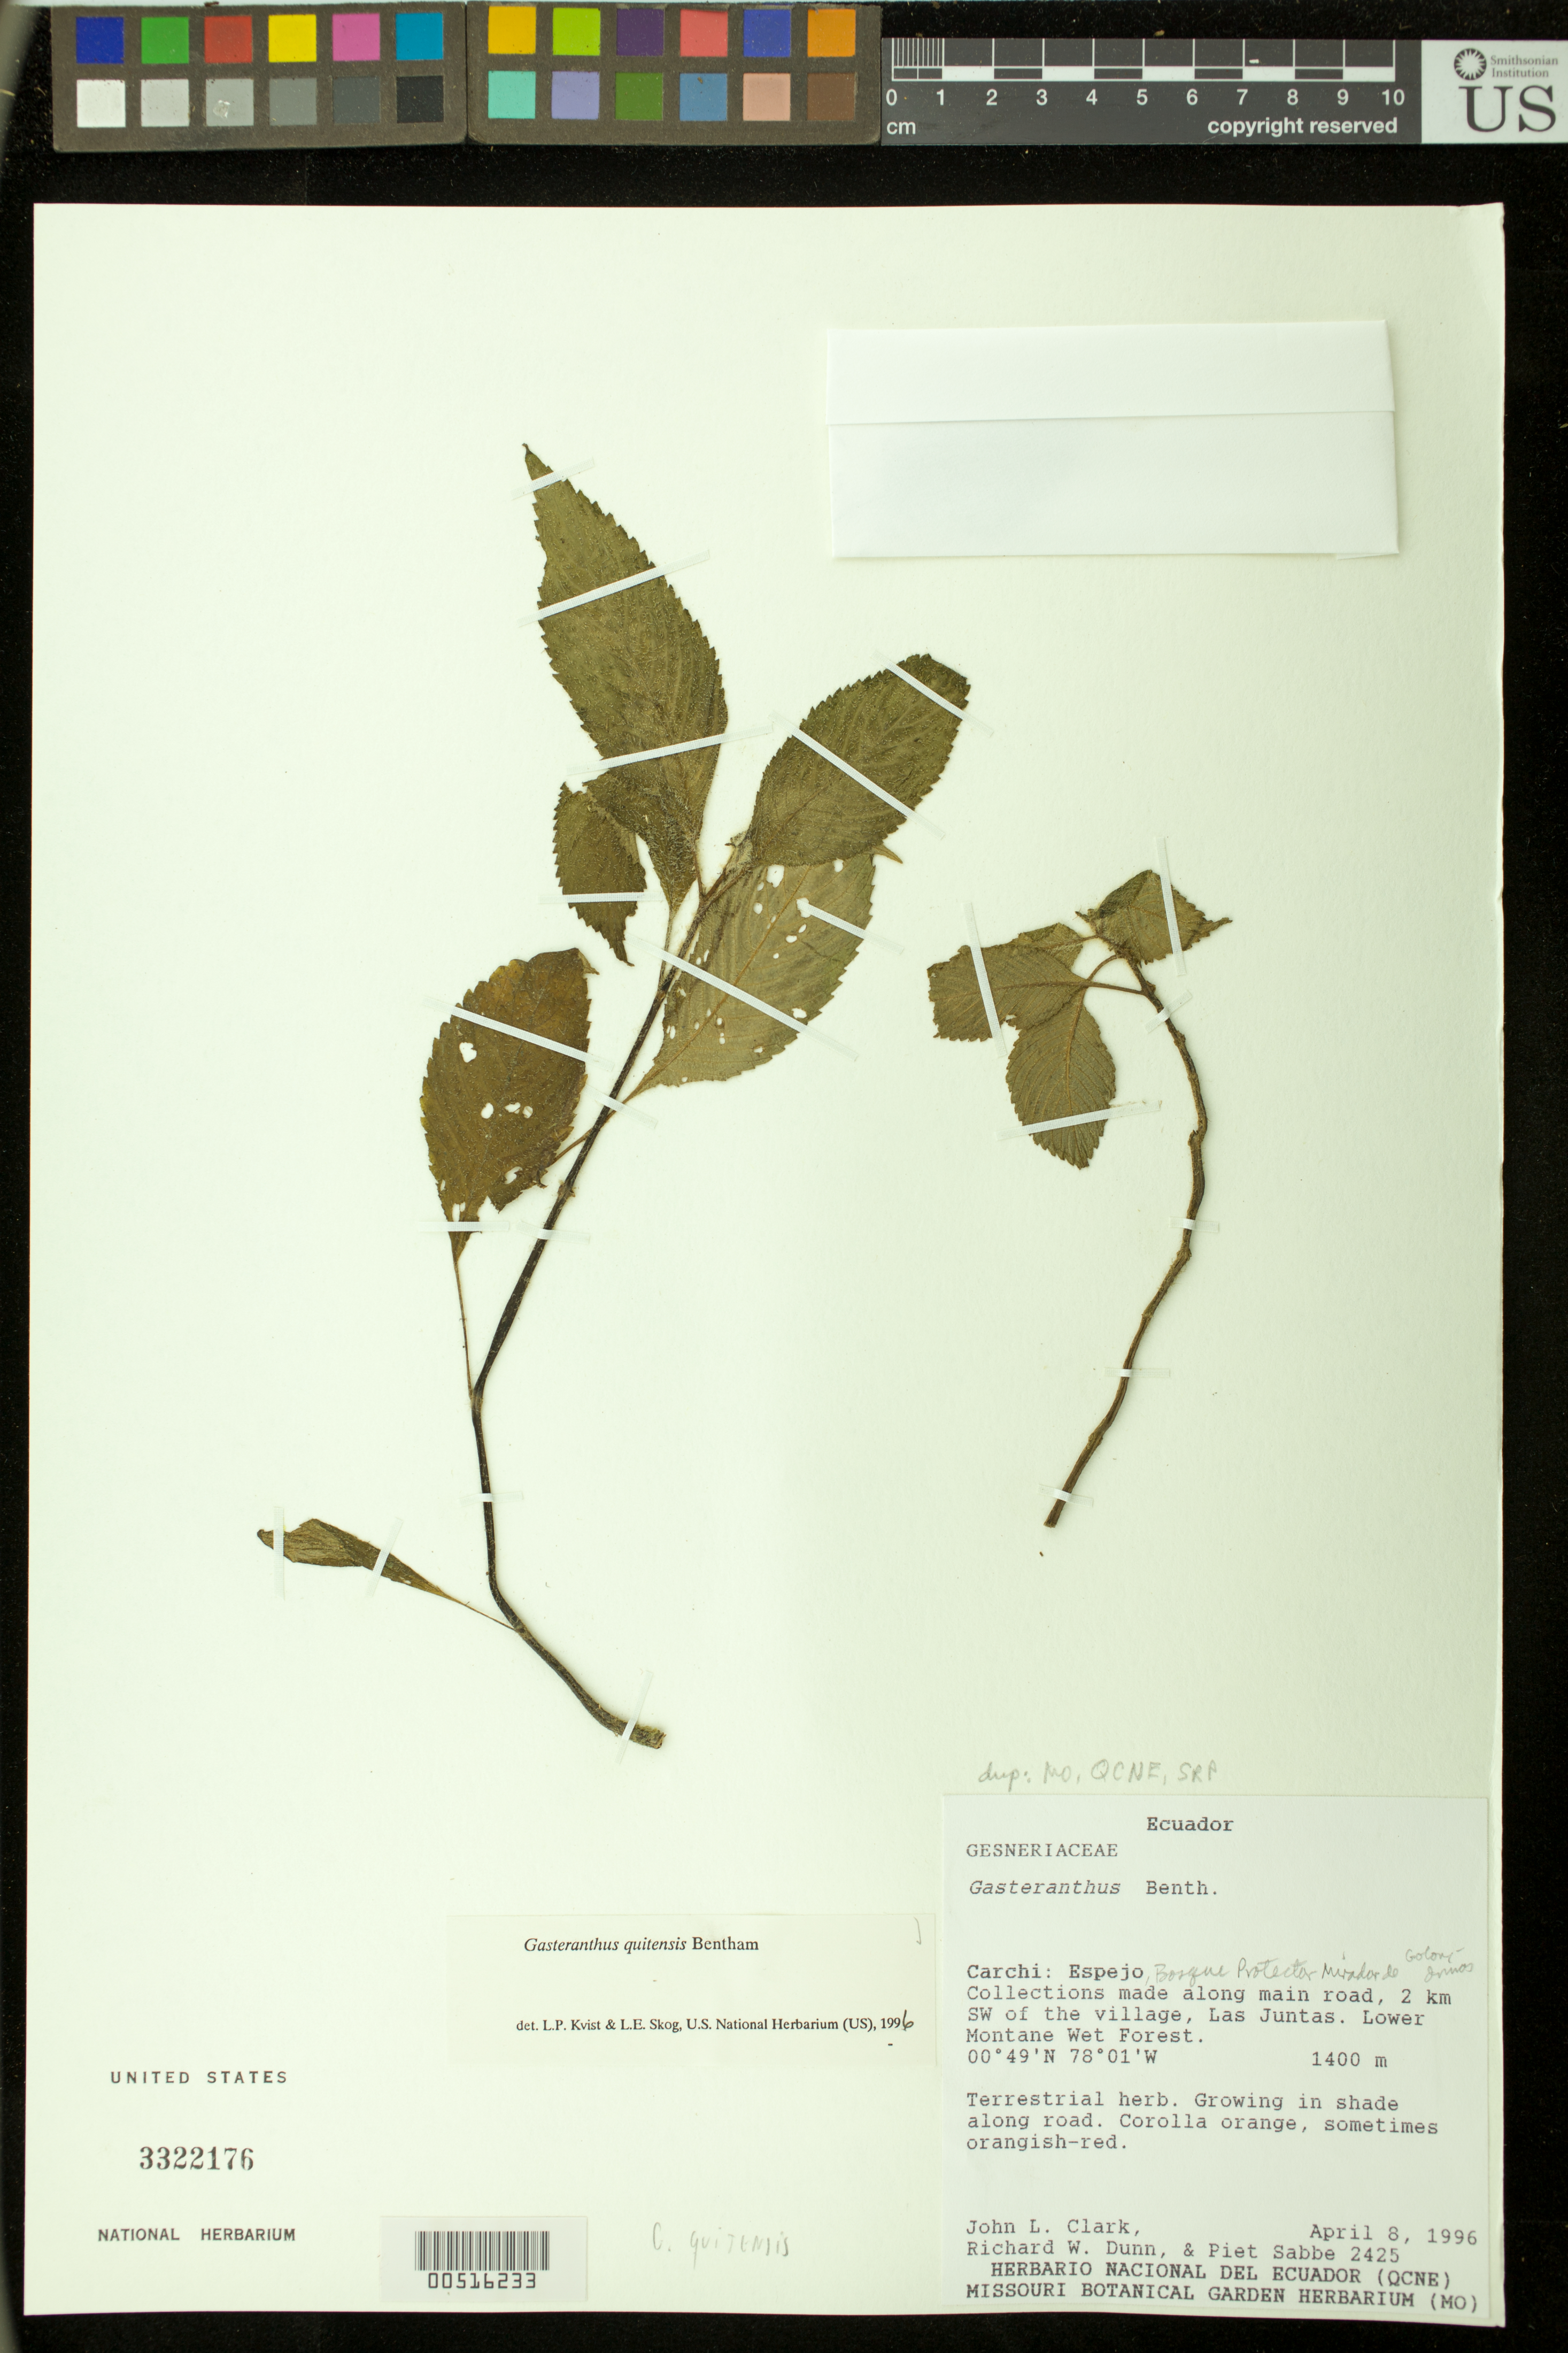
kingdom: Plantae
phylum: Tracheophyta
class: Magnoliopsida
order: Lamiales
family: Gesneriaceae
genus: Gasteranthus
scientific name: Gasteranthus quitensis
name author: Benth.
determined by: Skog, Laurence E.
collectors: J. L. Clark, R. Dunn & P. Sabbe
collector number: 2425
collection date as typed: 08 Apr 1996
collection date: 1996-04-08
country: Ecuador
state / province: Carchi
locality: Espejo; Bosque Protector Mirador de Golondrinas; along main road, 2 km SW of the village, Las Juntas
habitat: Lower montane wet forest; growing in shade along road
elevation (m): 1400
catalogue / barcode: US 3322176